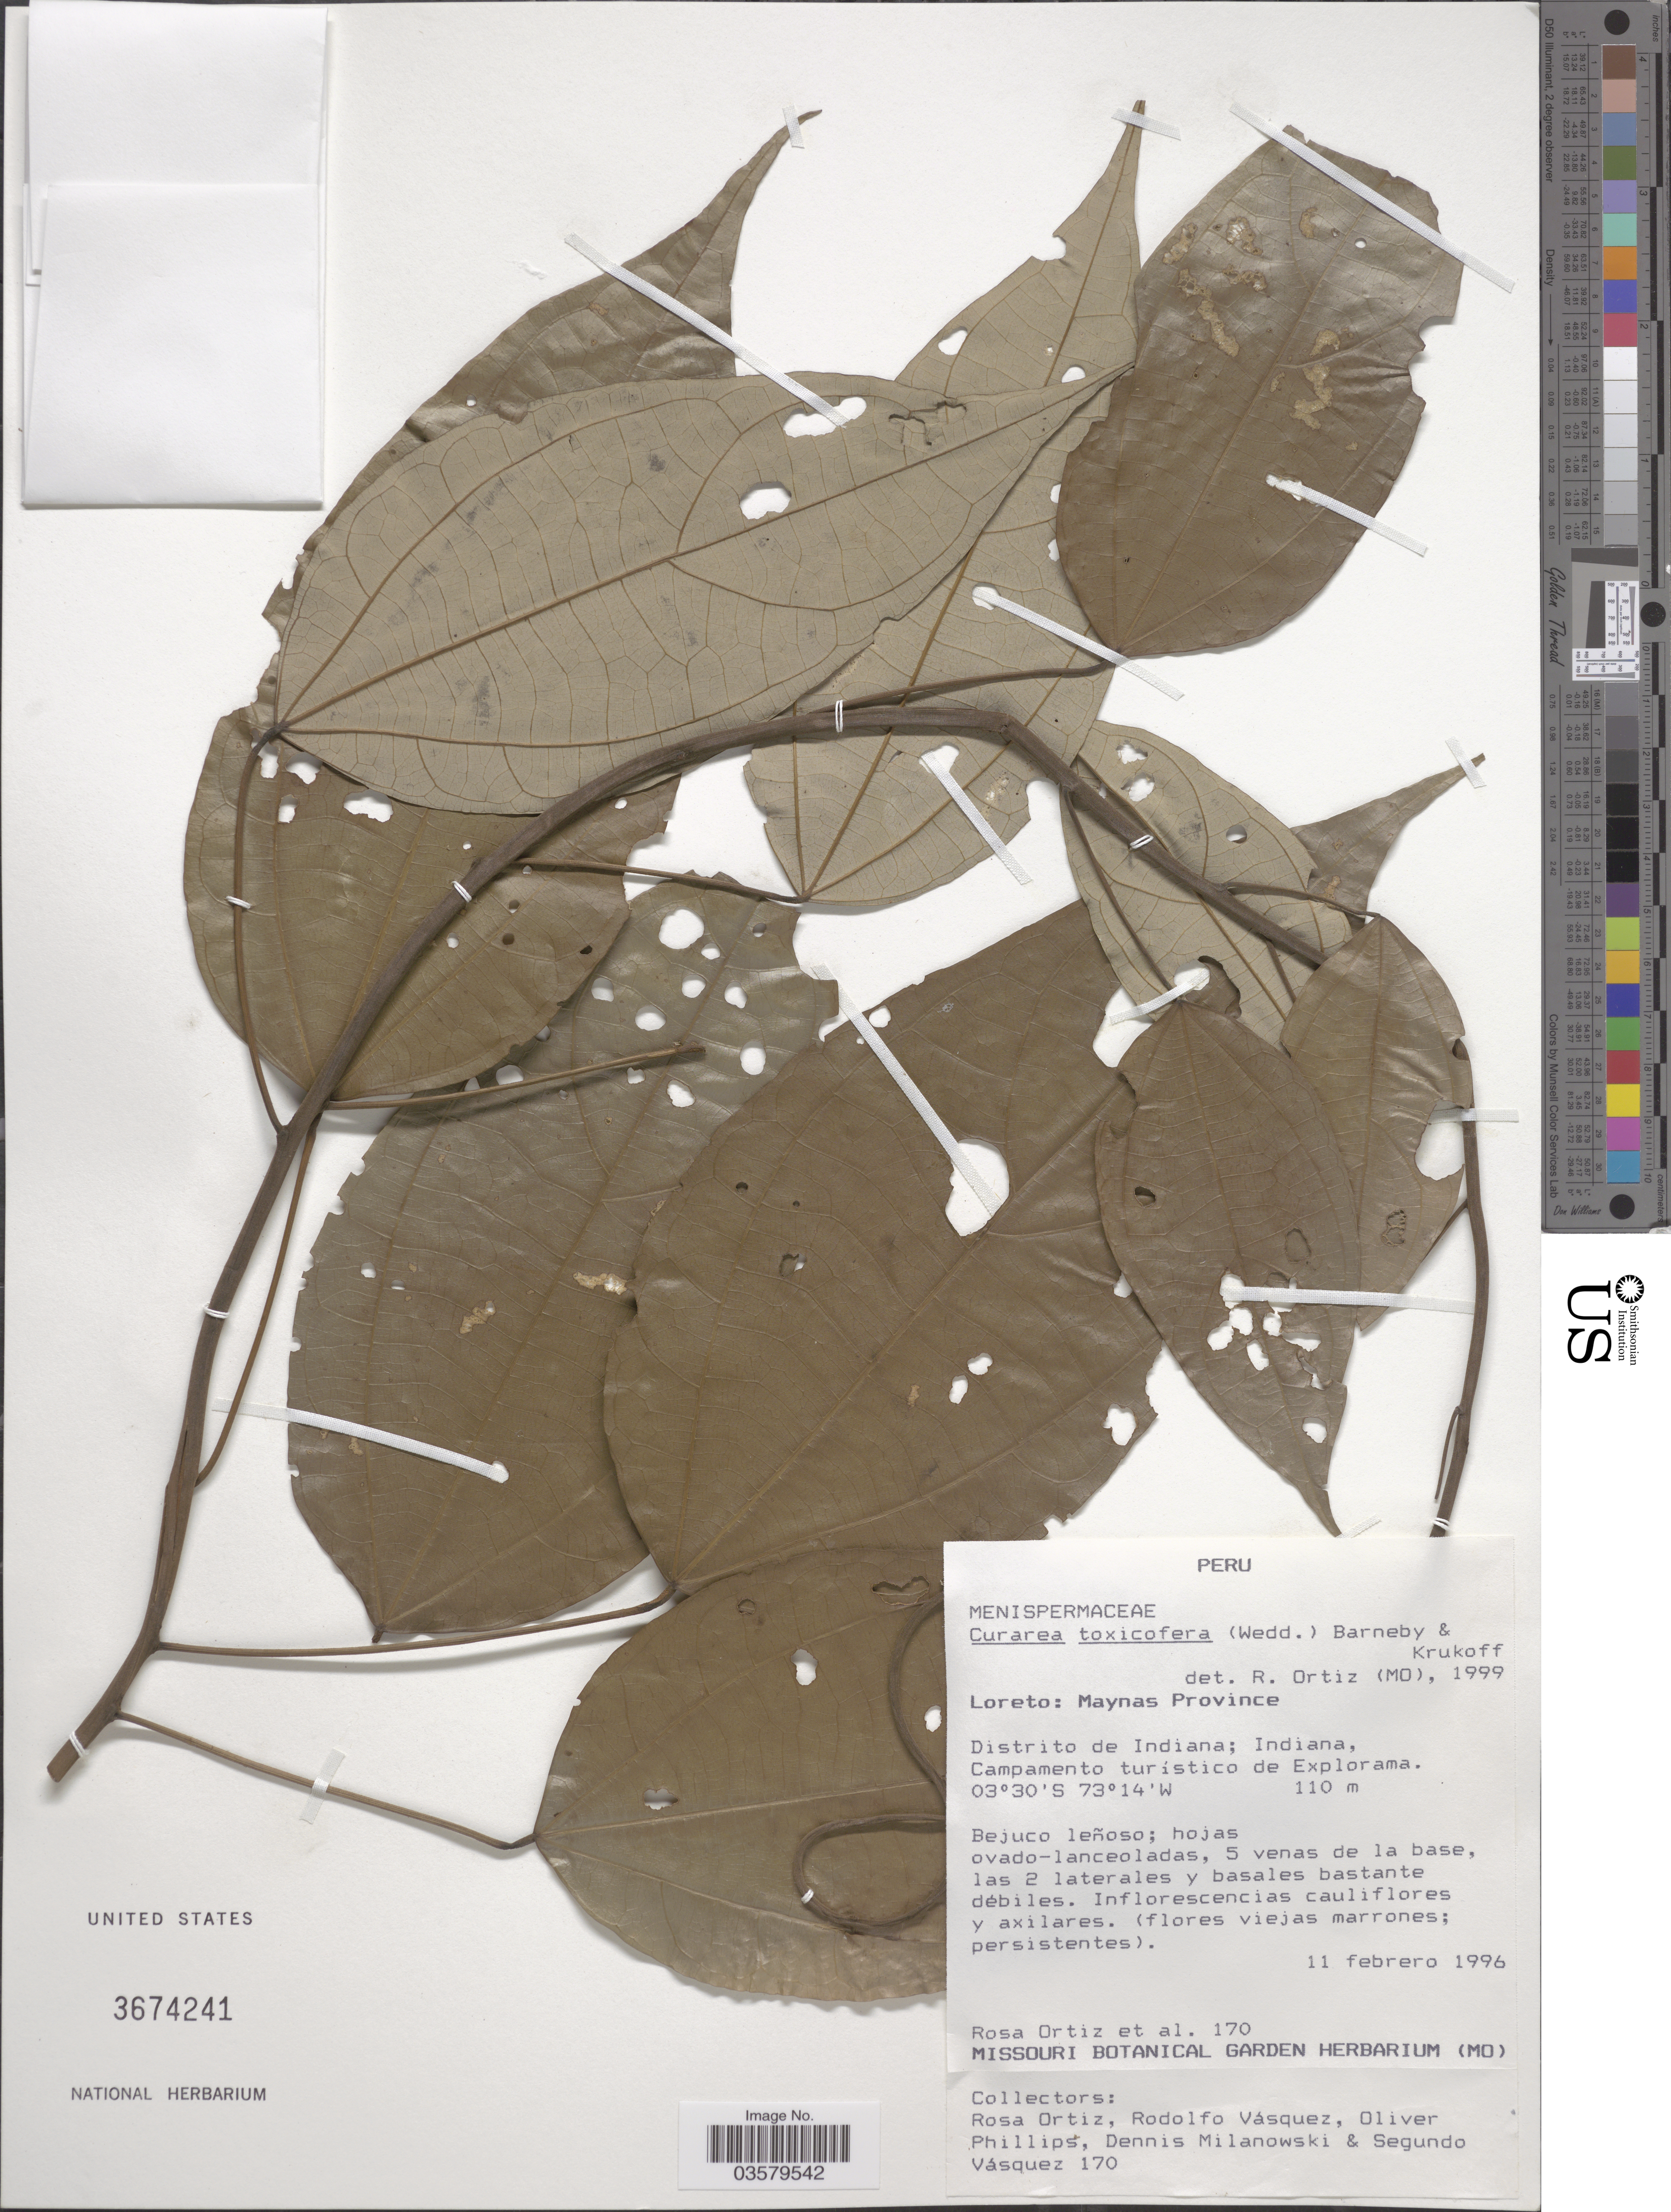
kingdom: Plantae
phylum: Tracheophyta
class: Magnoliopsida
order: Ranunculales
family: Menispermaceae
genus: Curarea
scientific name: Curarea toxicofera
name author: (Wedd.) Barneby & Krukoff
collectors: R. Ortiz, R. Vásquez, O. Phillips, D. Milanowski & S. Vásquez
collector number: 170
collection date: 1996-02-11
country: Peru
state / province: Loreto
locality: Maynas Province. Distrito de Indiana; Indiana. Campamento turístico de Explorama.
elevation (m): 110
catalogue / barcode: US 3674241